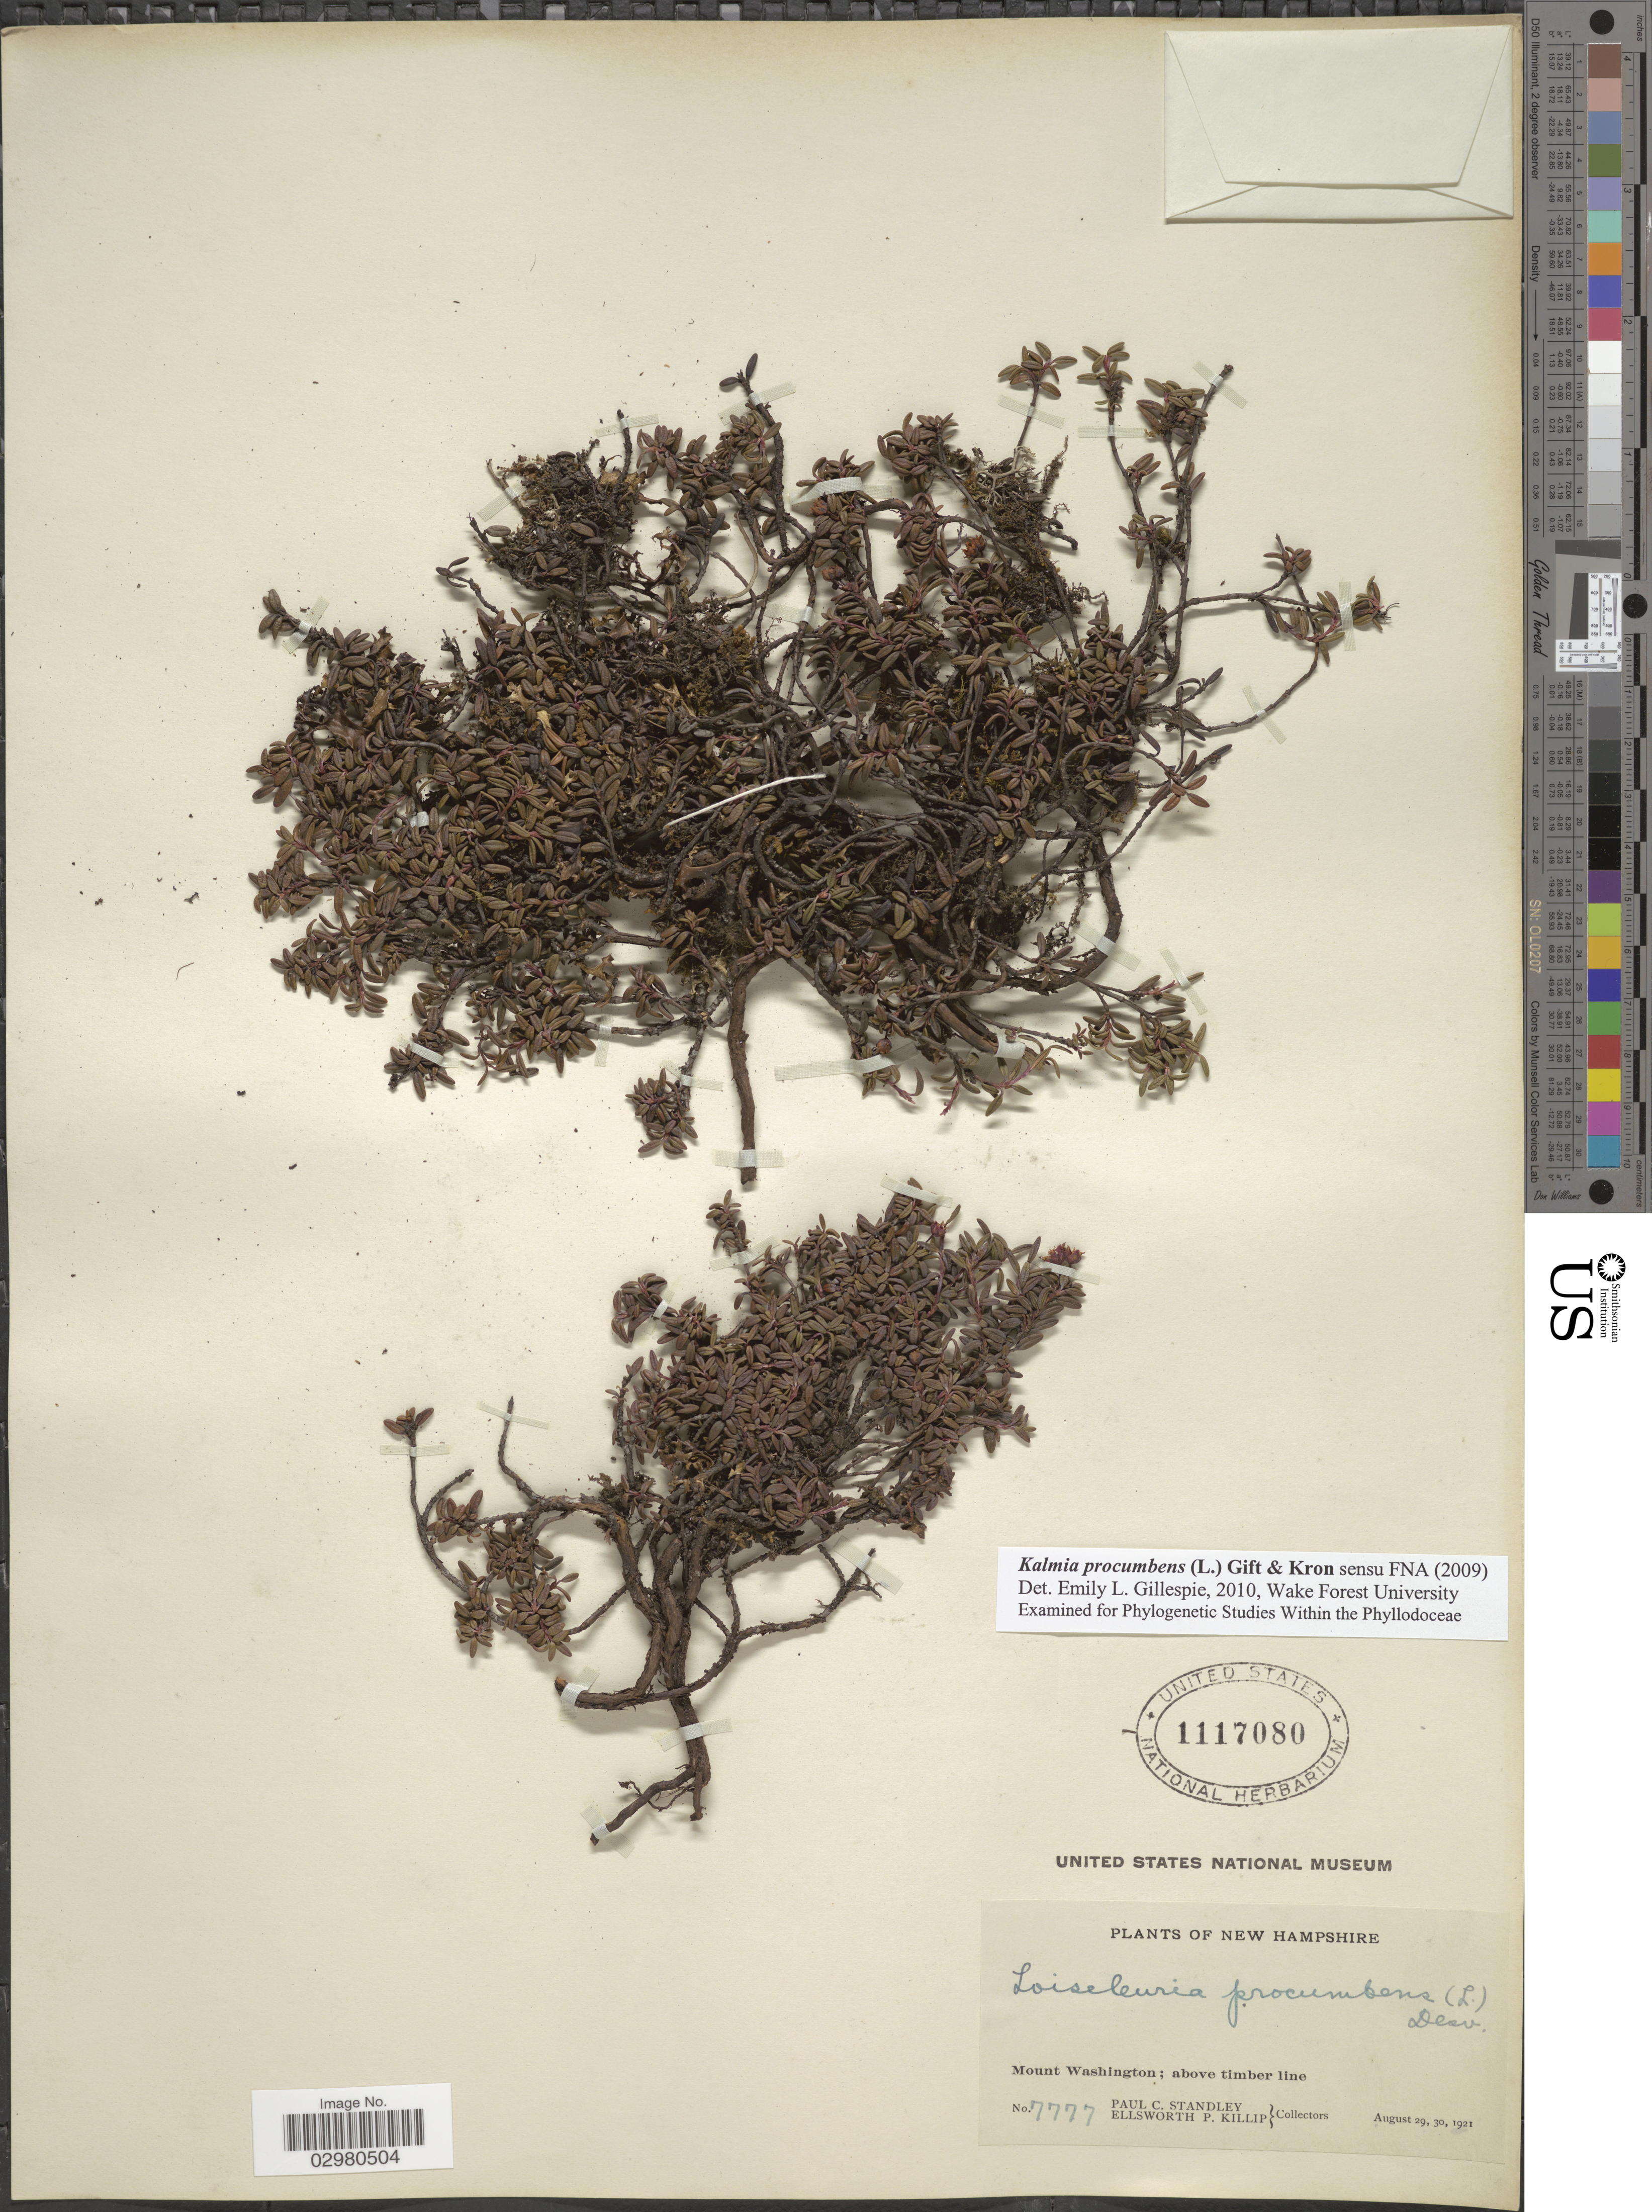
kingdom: Plantae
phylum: Tracheophyta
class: Magnoliopsida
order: Ericales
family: Ericaceae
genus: Loiseleuria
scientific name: Loiseleuria procumbens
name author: (L.) Desv.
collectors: P. C. Standley & E. P. Killip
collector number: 7777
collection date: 1921-08-29/1921-08-30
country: United States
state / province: New Hampshire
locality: Mount Washington; above timber line.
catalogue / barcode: US 1117080